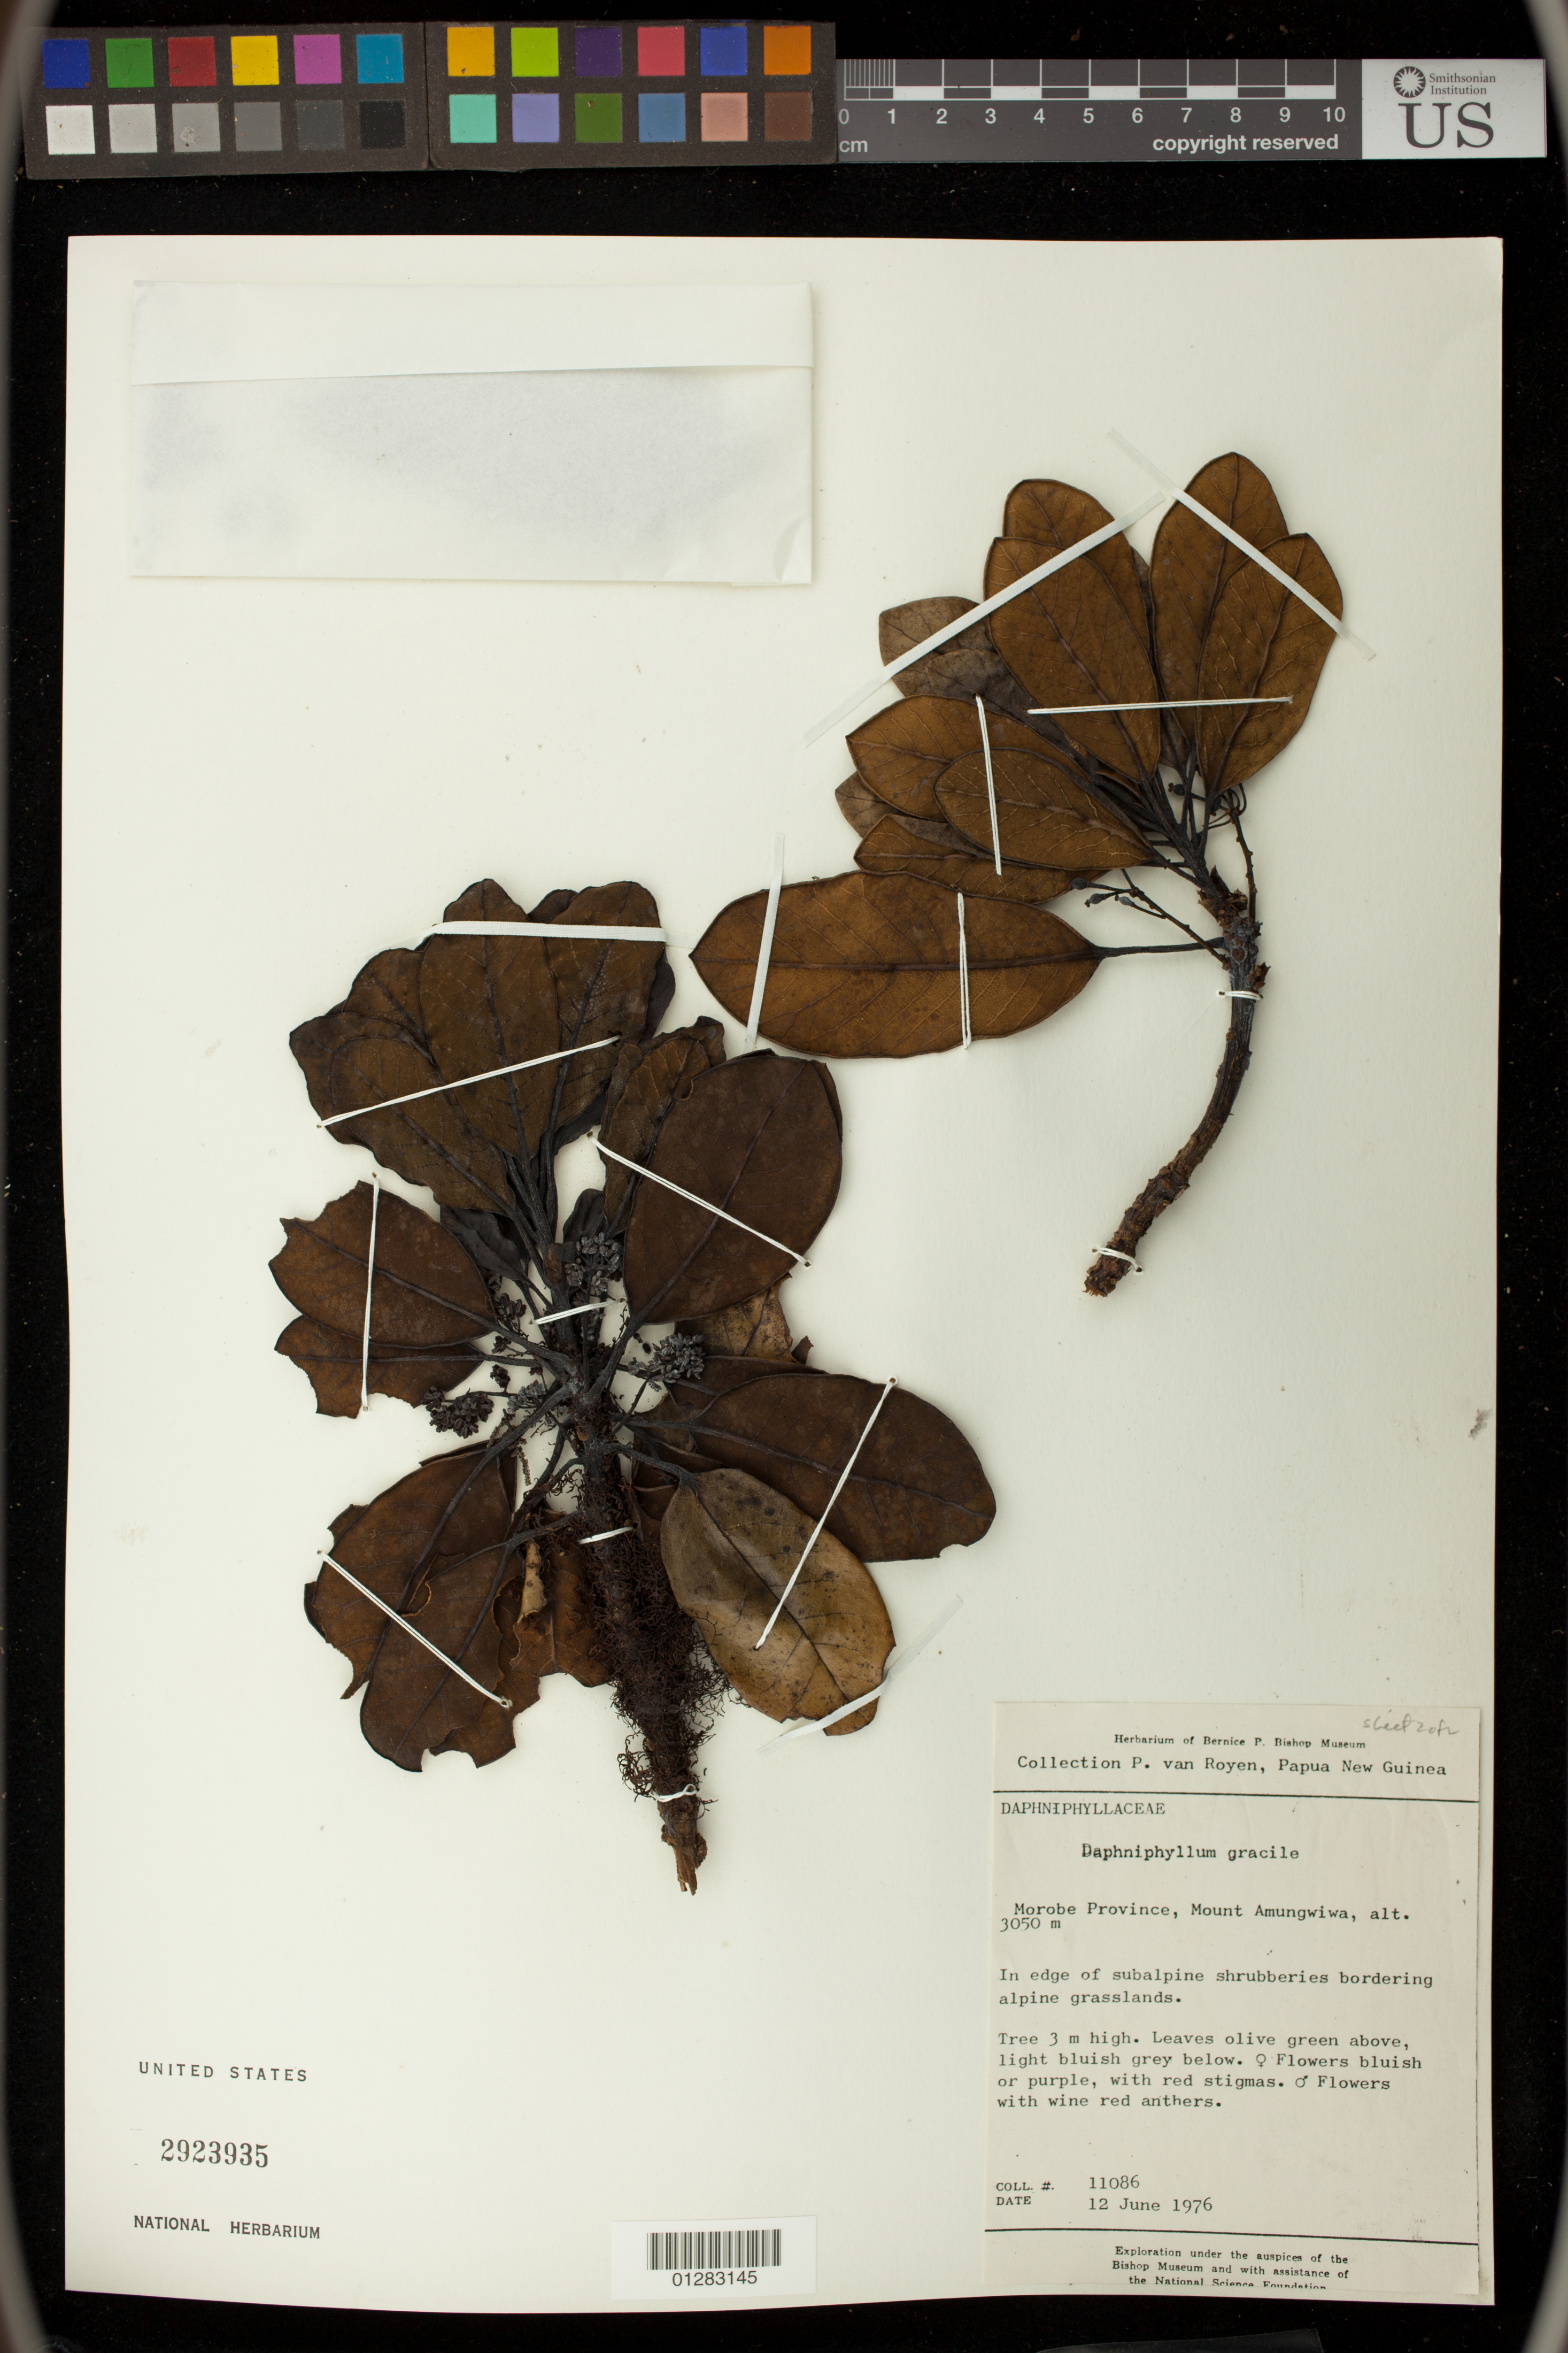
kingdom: Plantae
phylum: Tracheophyta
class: Magnoliopsida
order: Saxifragales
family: Daphniphyllaceae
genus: Daphniphyllum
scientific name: Daphniphyllum gracile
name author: Gage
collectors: P. van Royen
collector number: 11086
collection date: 1976-06-12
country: Papua New Guinea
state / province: Morobe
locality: Mount Amungwiwa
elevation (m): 930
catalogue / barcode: US 2923935